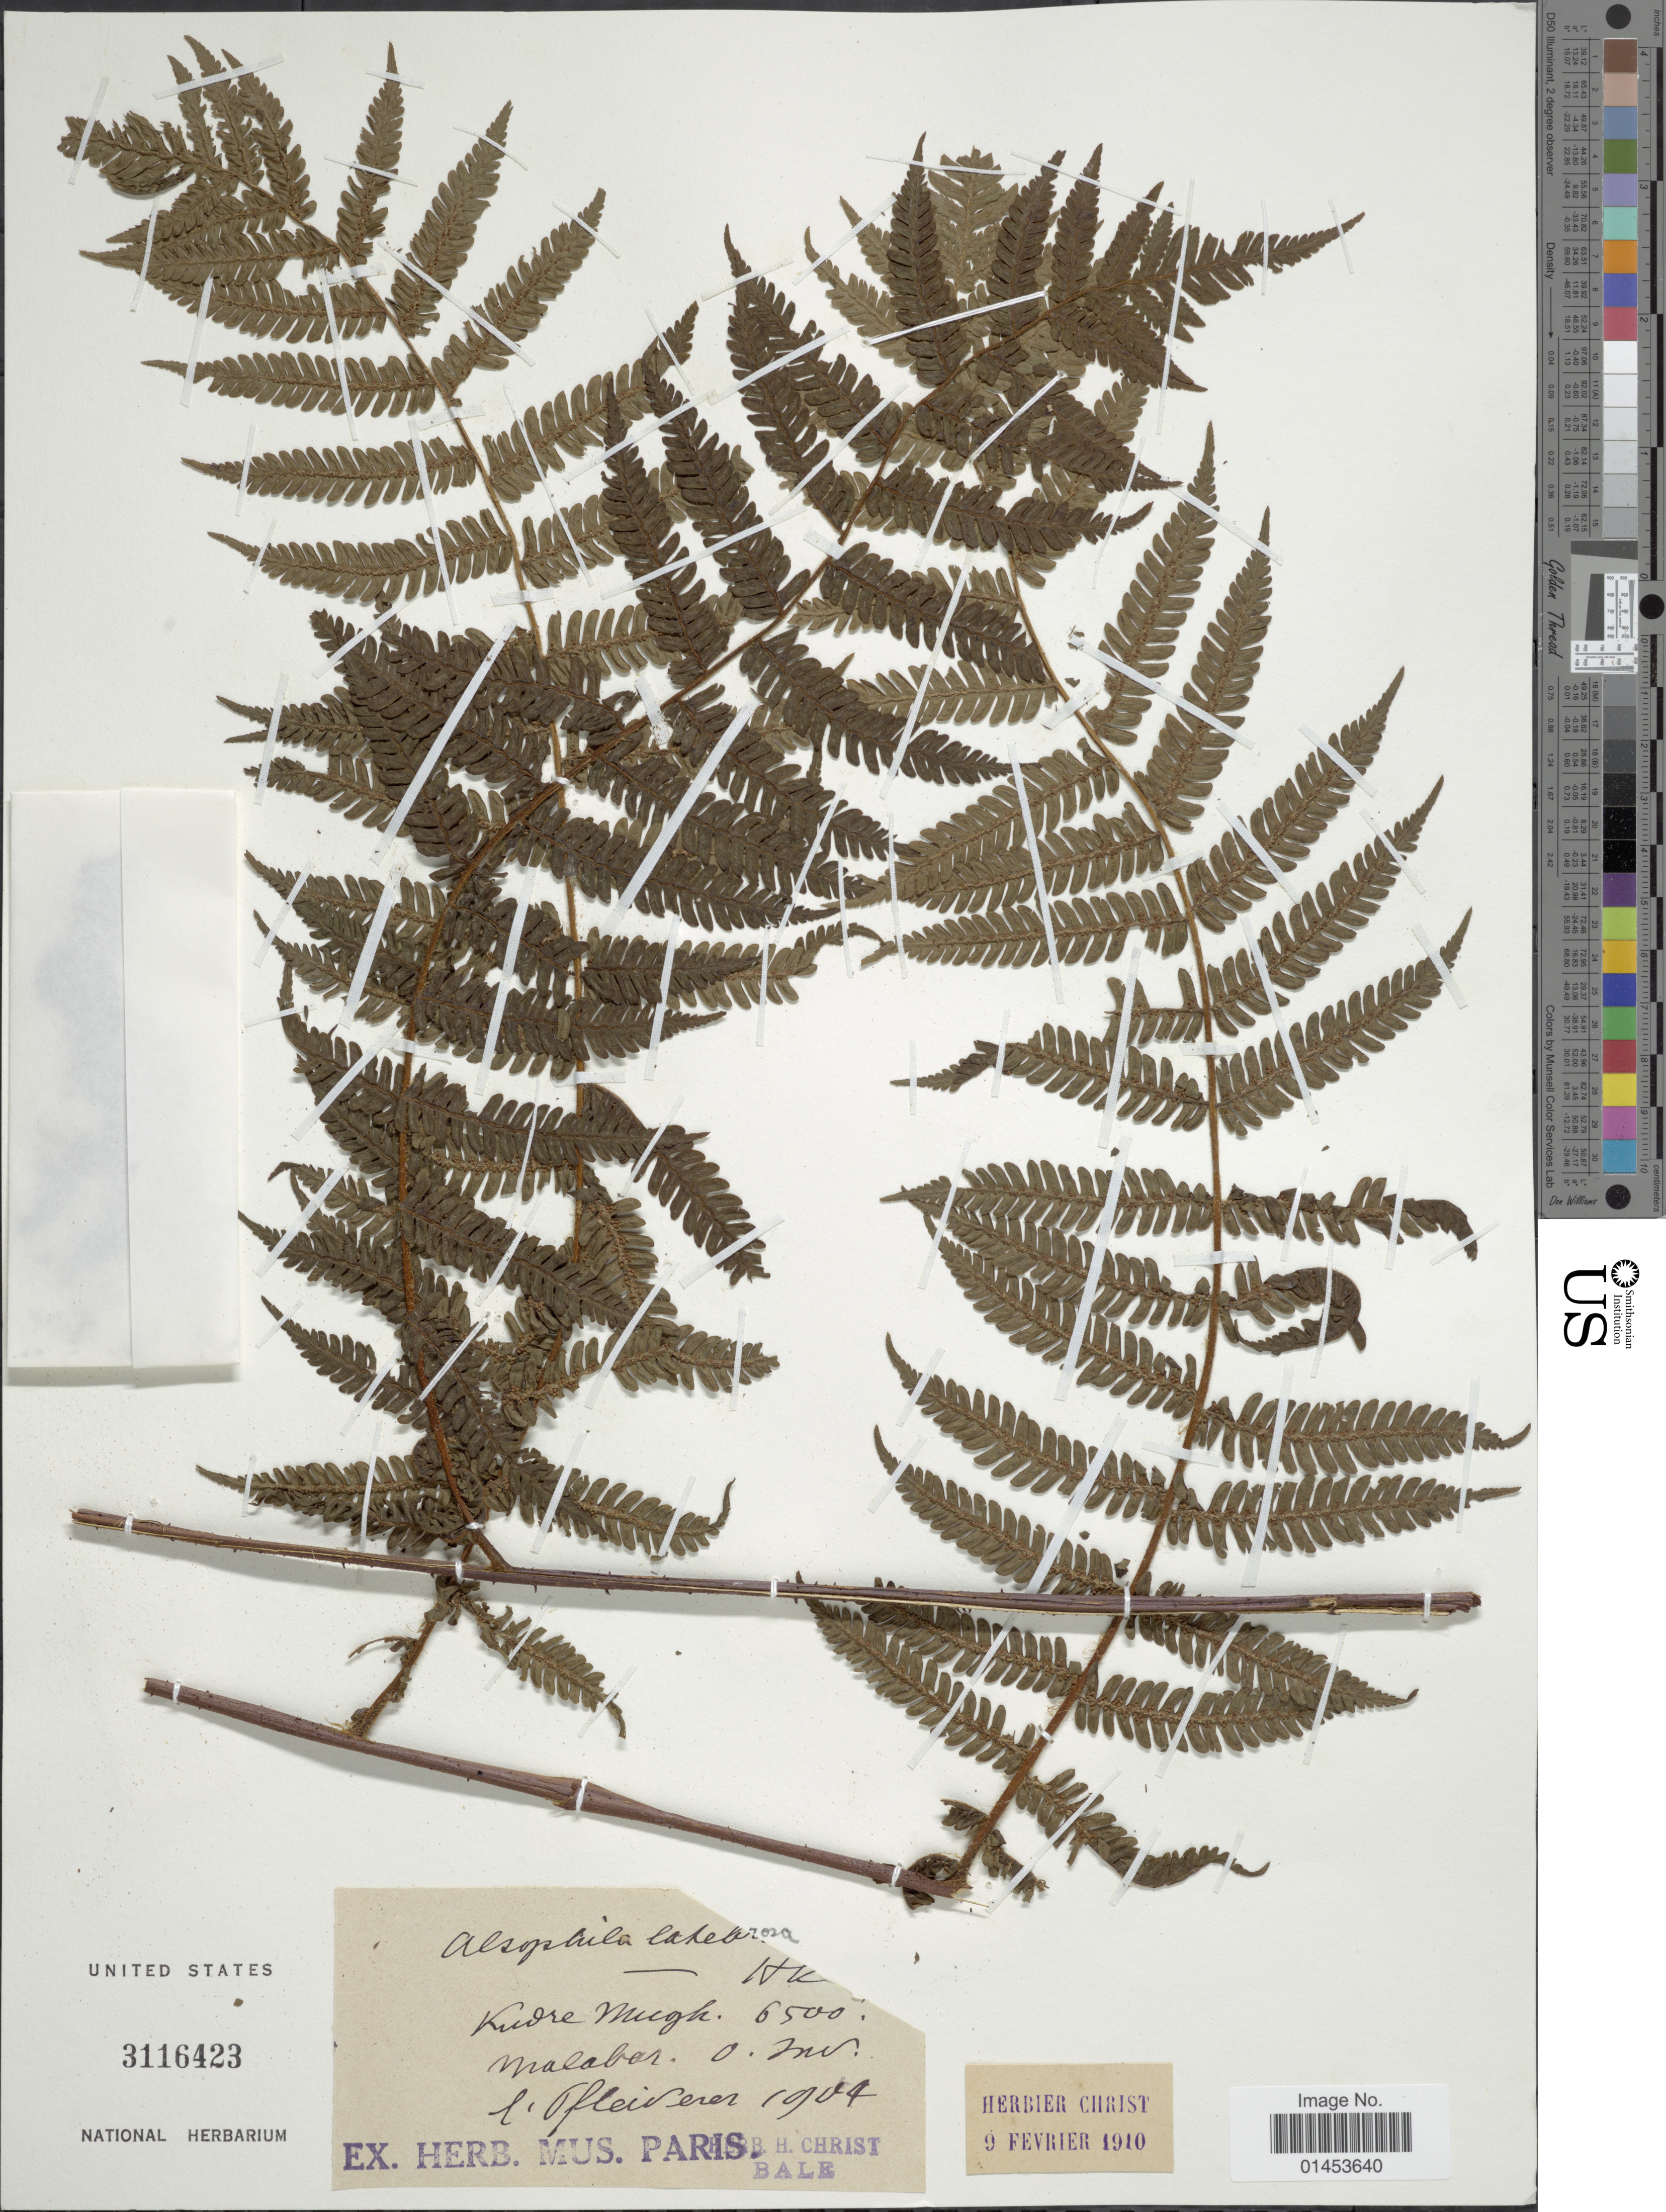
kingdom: Plantae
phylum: Tracheophyta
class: Polypodiopsida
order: Cyatheales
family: Cyatheaceae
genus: Cyathea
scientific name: Cyathea latebrosa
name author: (Wall. ex Hook.) Copel.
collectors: Ofleiveren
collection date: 1904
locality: Kudre mugh, Malabar o inv. [interpreted]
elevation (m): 1981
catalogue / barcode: US 3116423